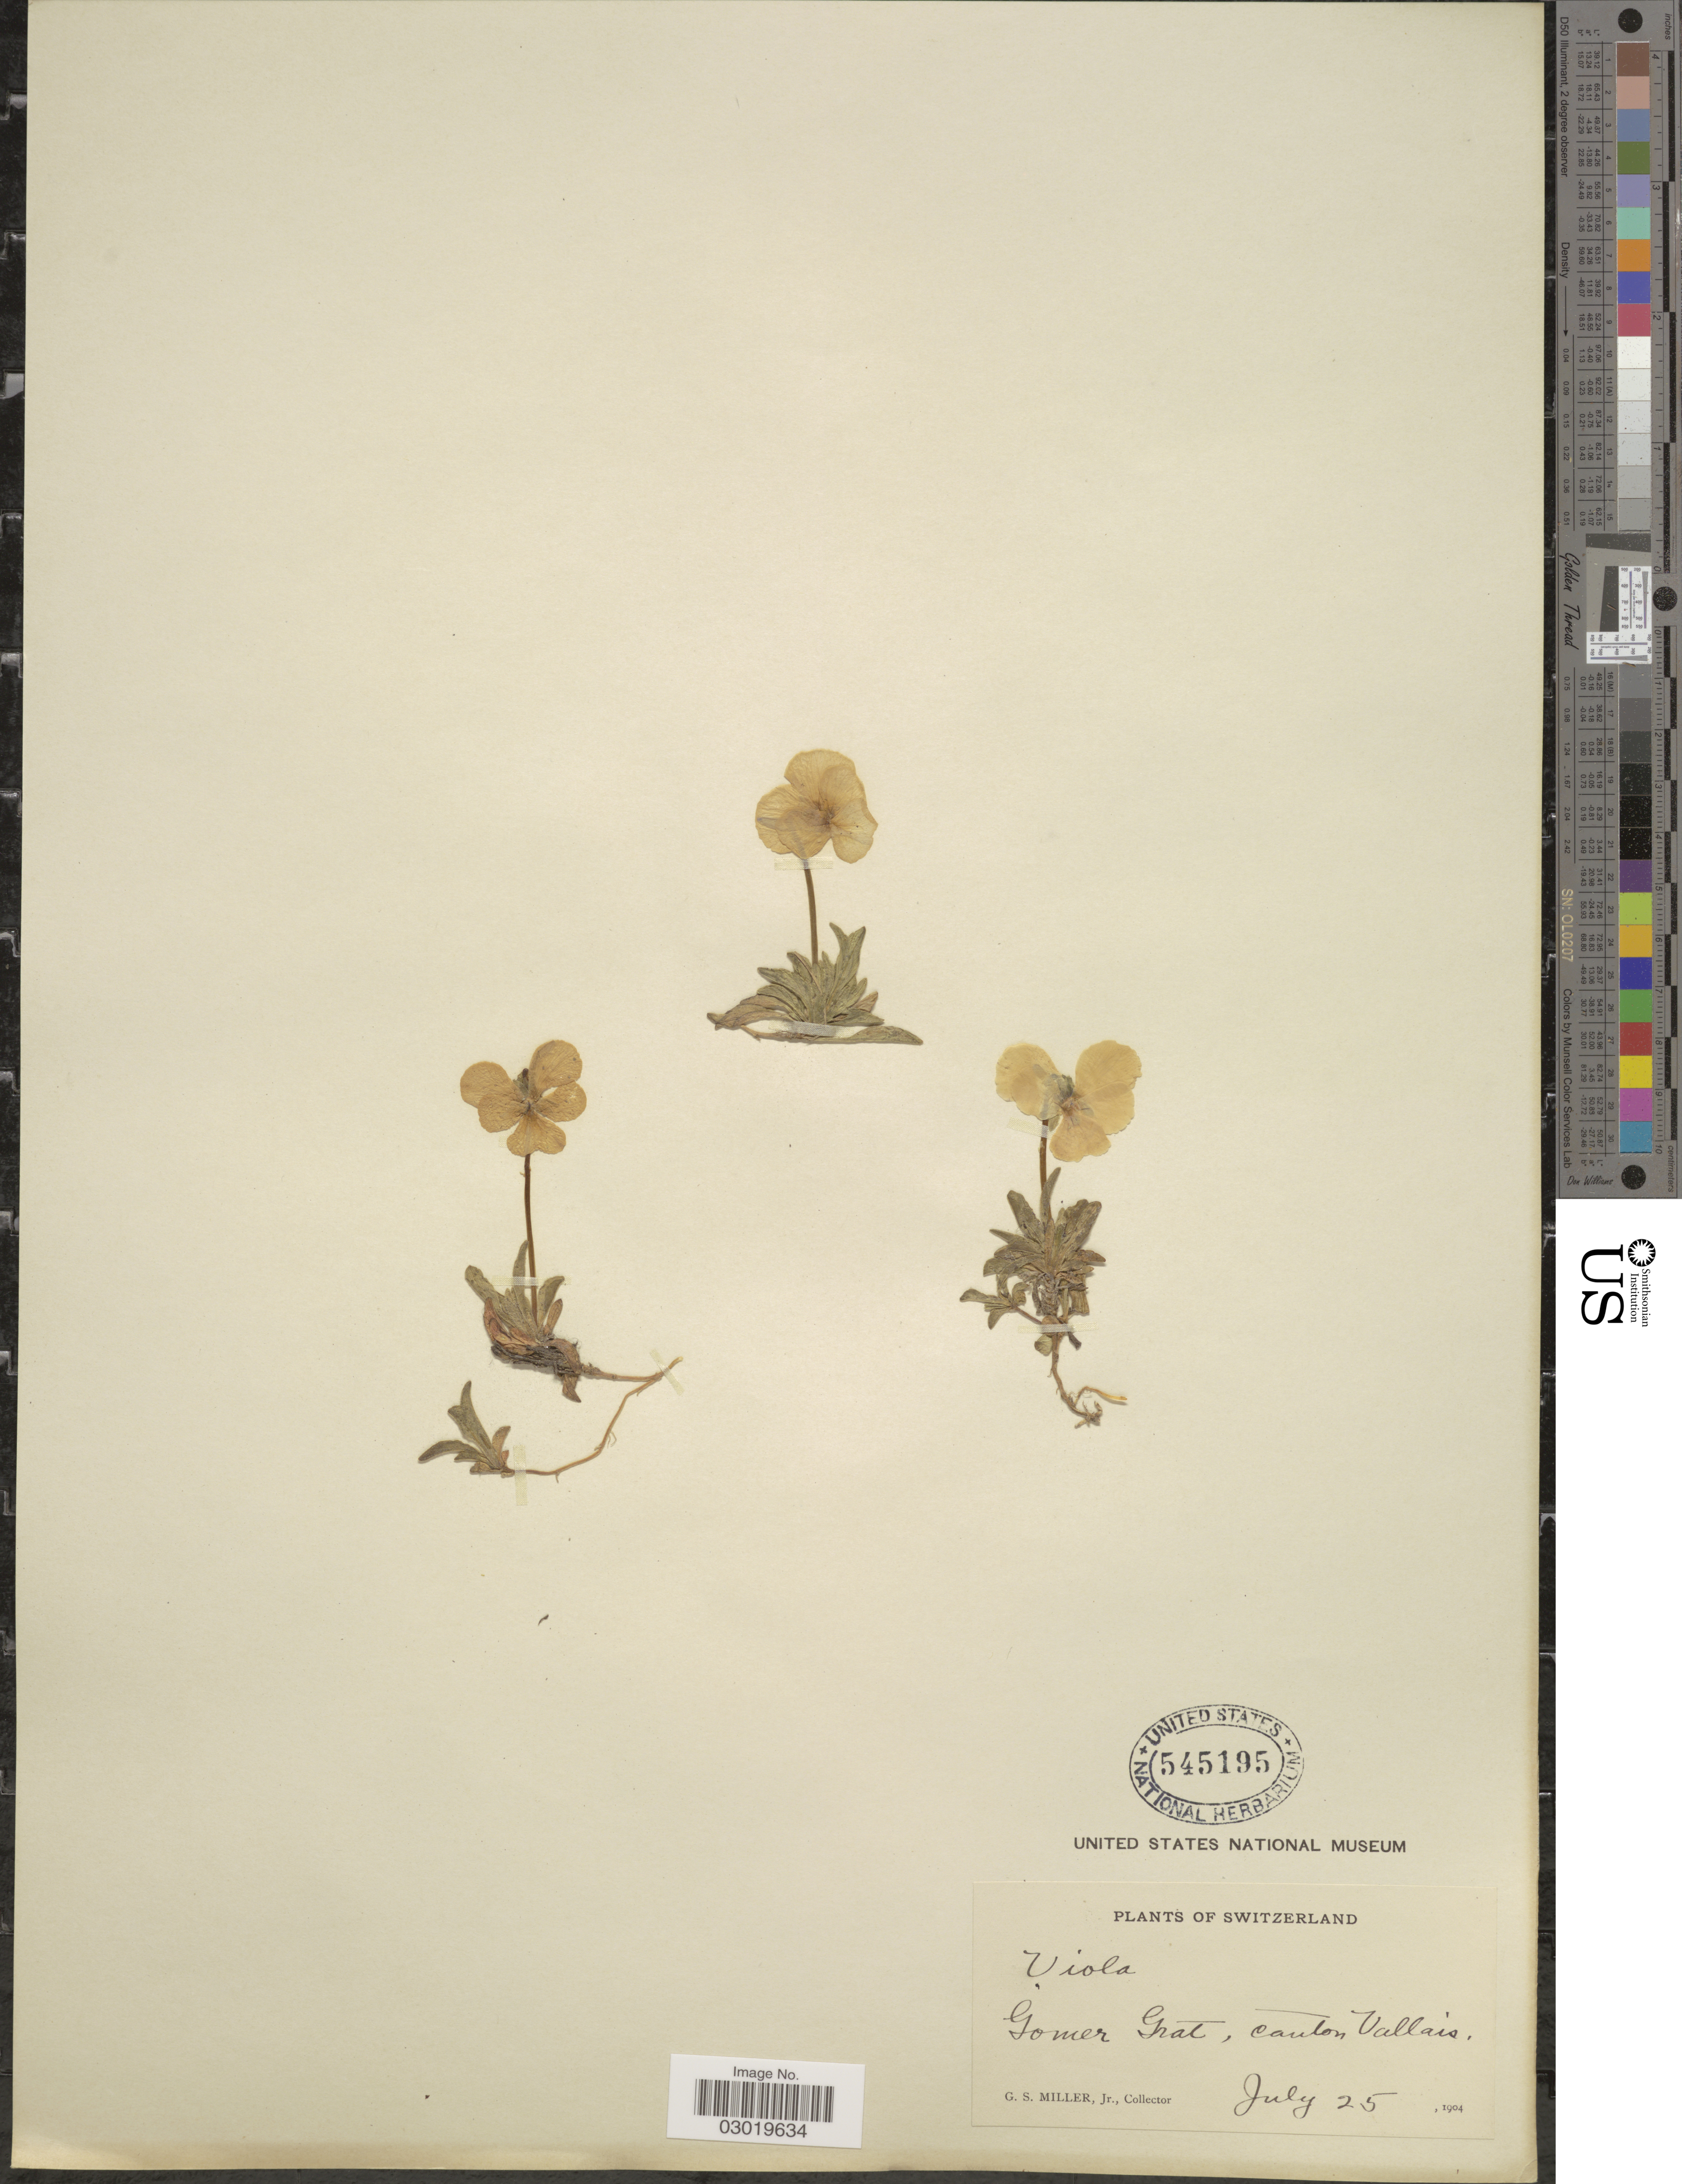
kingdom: Plantae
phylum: Tracheophyta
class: Magnoliopsida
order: Malpighiales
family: Violaceae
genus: Viola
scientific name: Viola sp.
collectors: G. S. Miller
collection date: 1904-07-25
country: Switzerland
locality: Gomer Grat, canton Vallais.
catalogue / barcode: US 545195